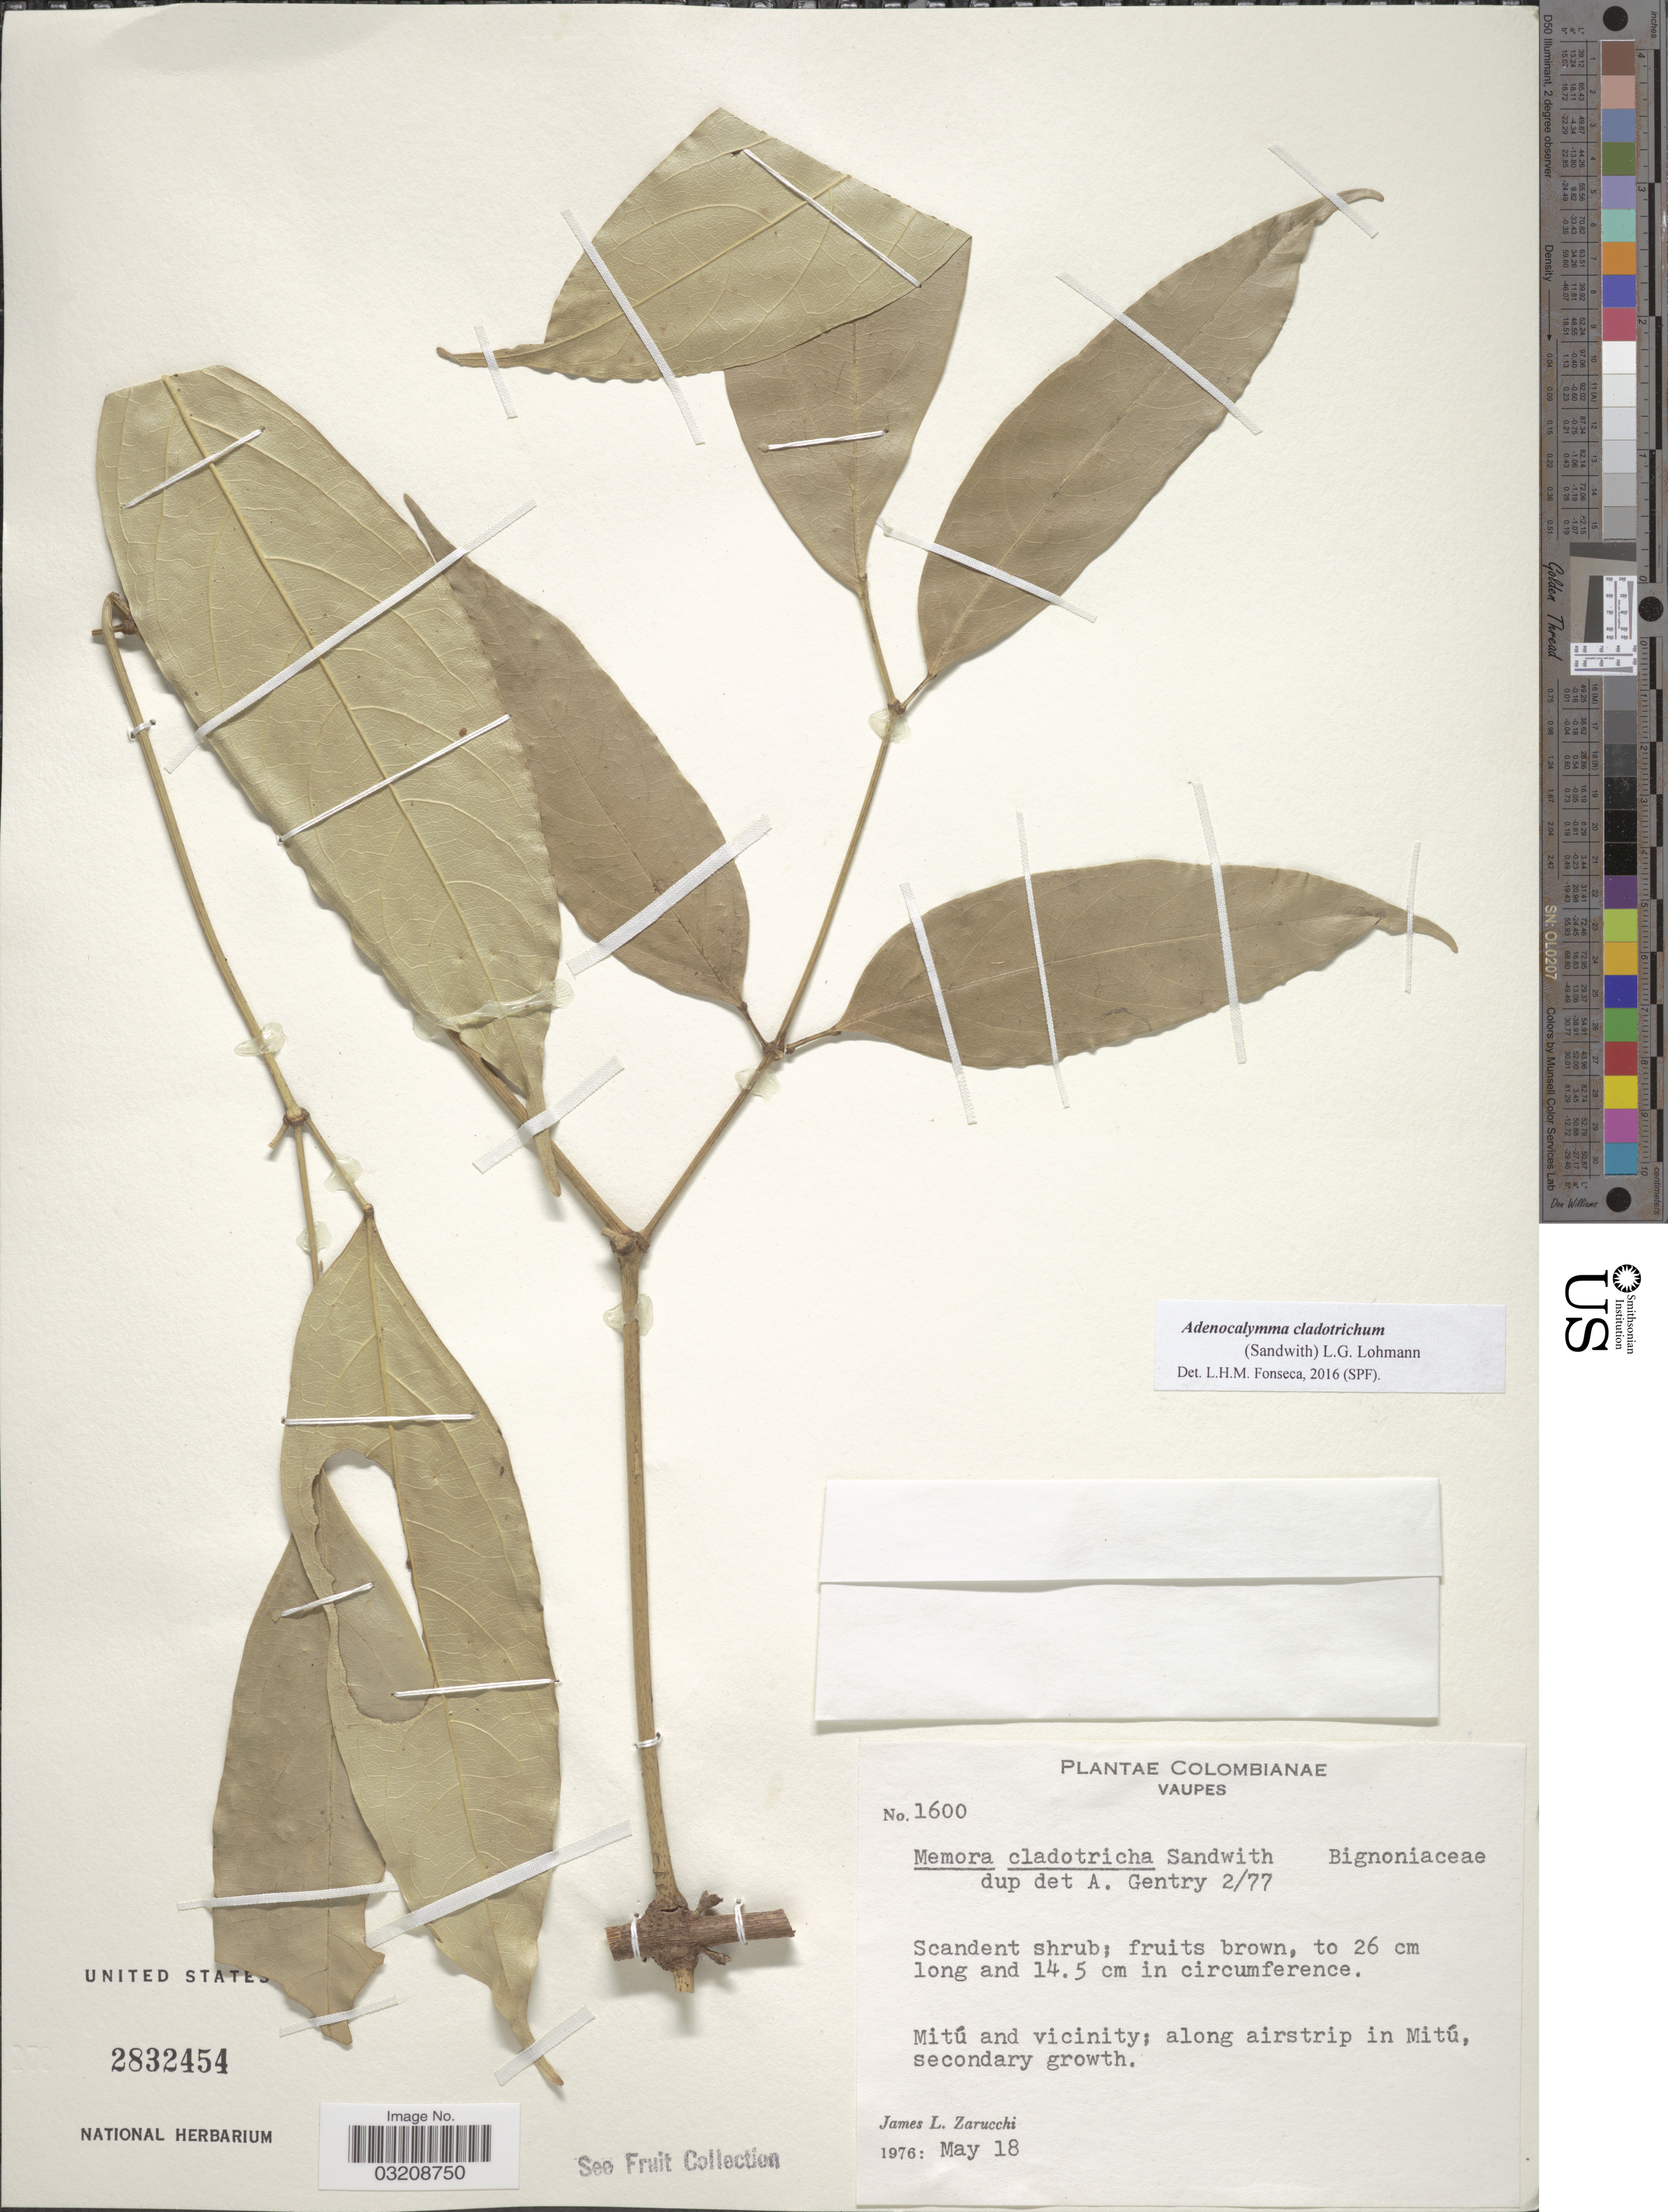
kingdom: Plantae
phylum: Tracheophyta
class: Magnoliopsida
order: Lamiales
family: Bignoniaceae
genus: Adenocalymma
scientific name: Adenocalymma cladotrichum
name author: (Sandwith) L.G. Lohmann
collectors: J. L. Zarucchi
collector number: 1600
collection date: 1976-05-18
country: Colombia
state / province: Vaupés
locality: Mitú and vicinity; along airstrip in Mitú.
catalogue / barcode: US 2832454